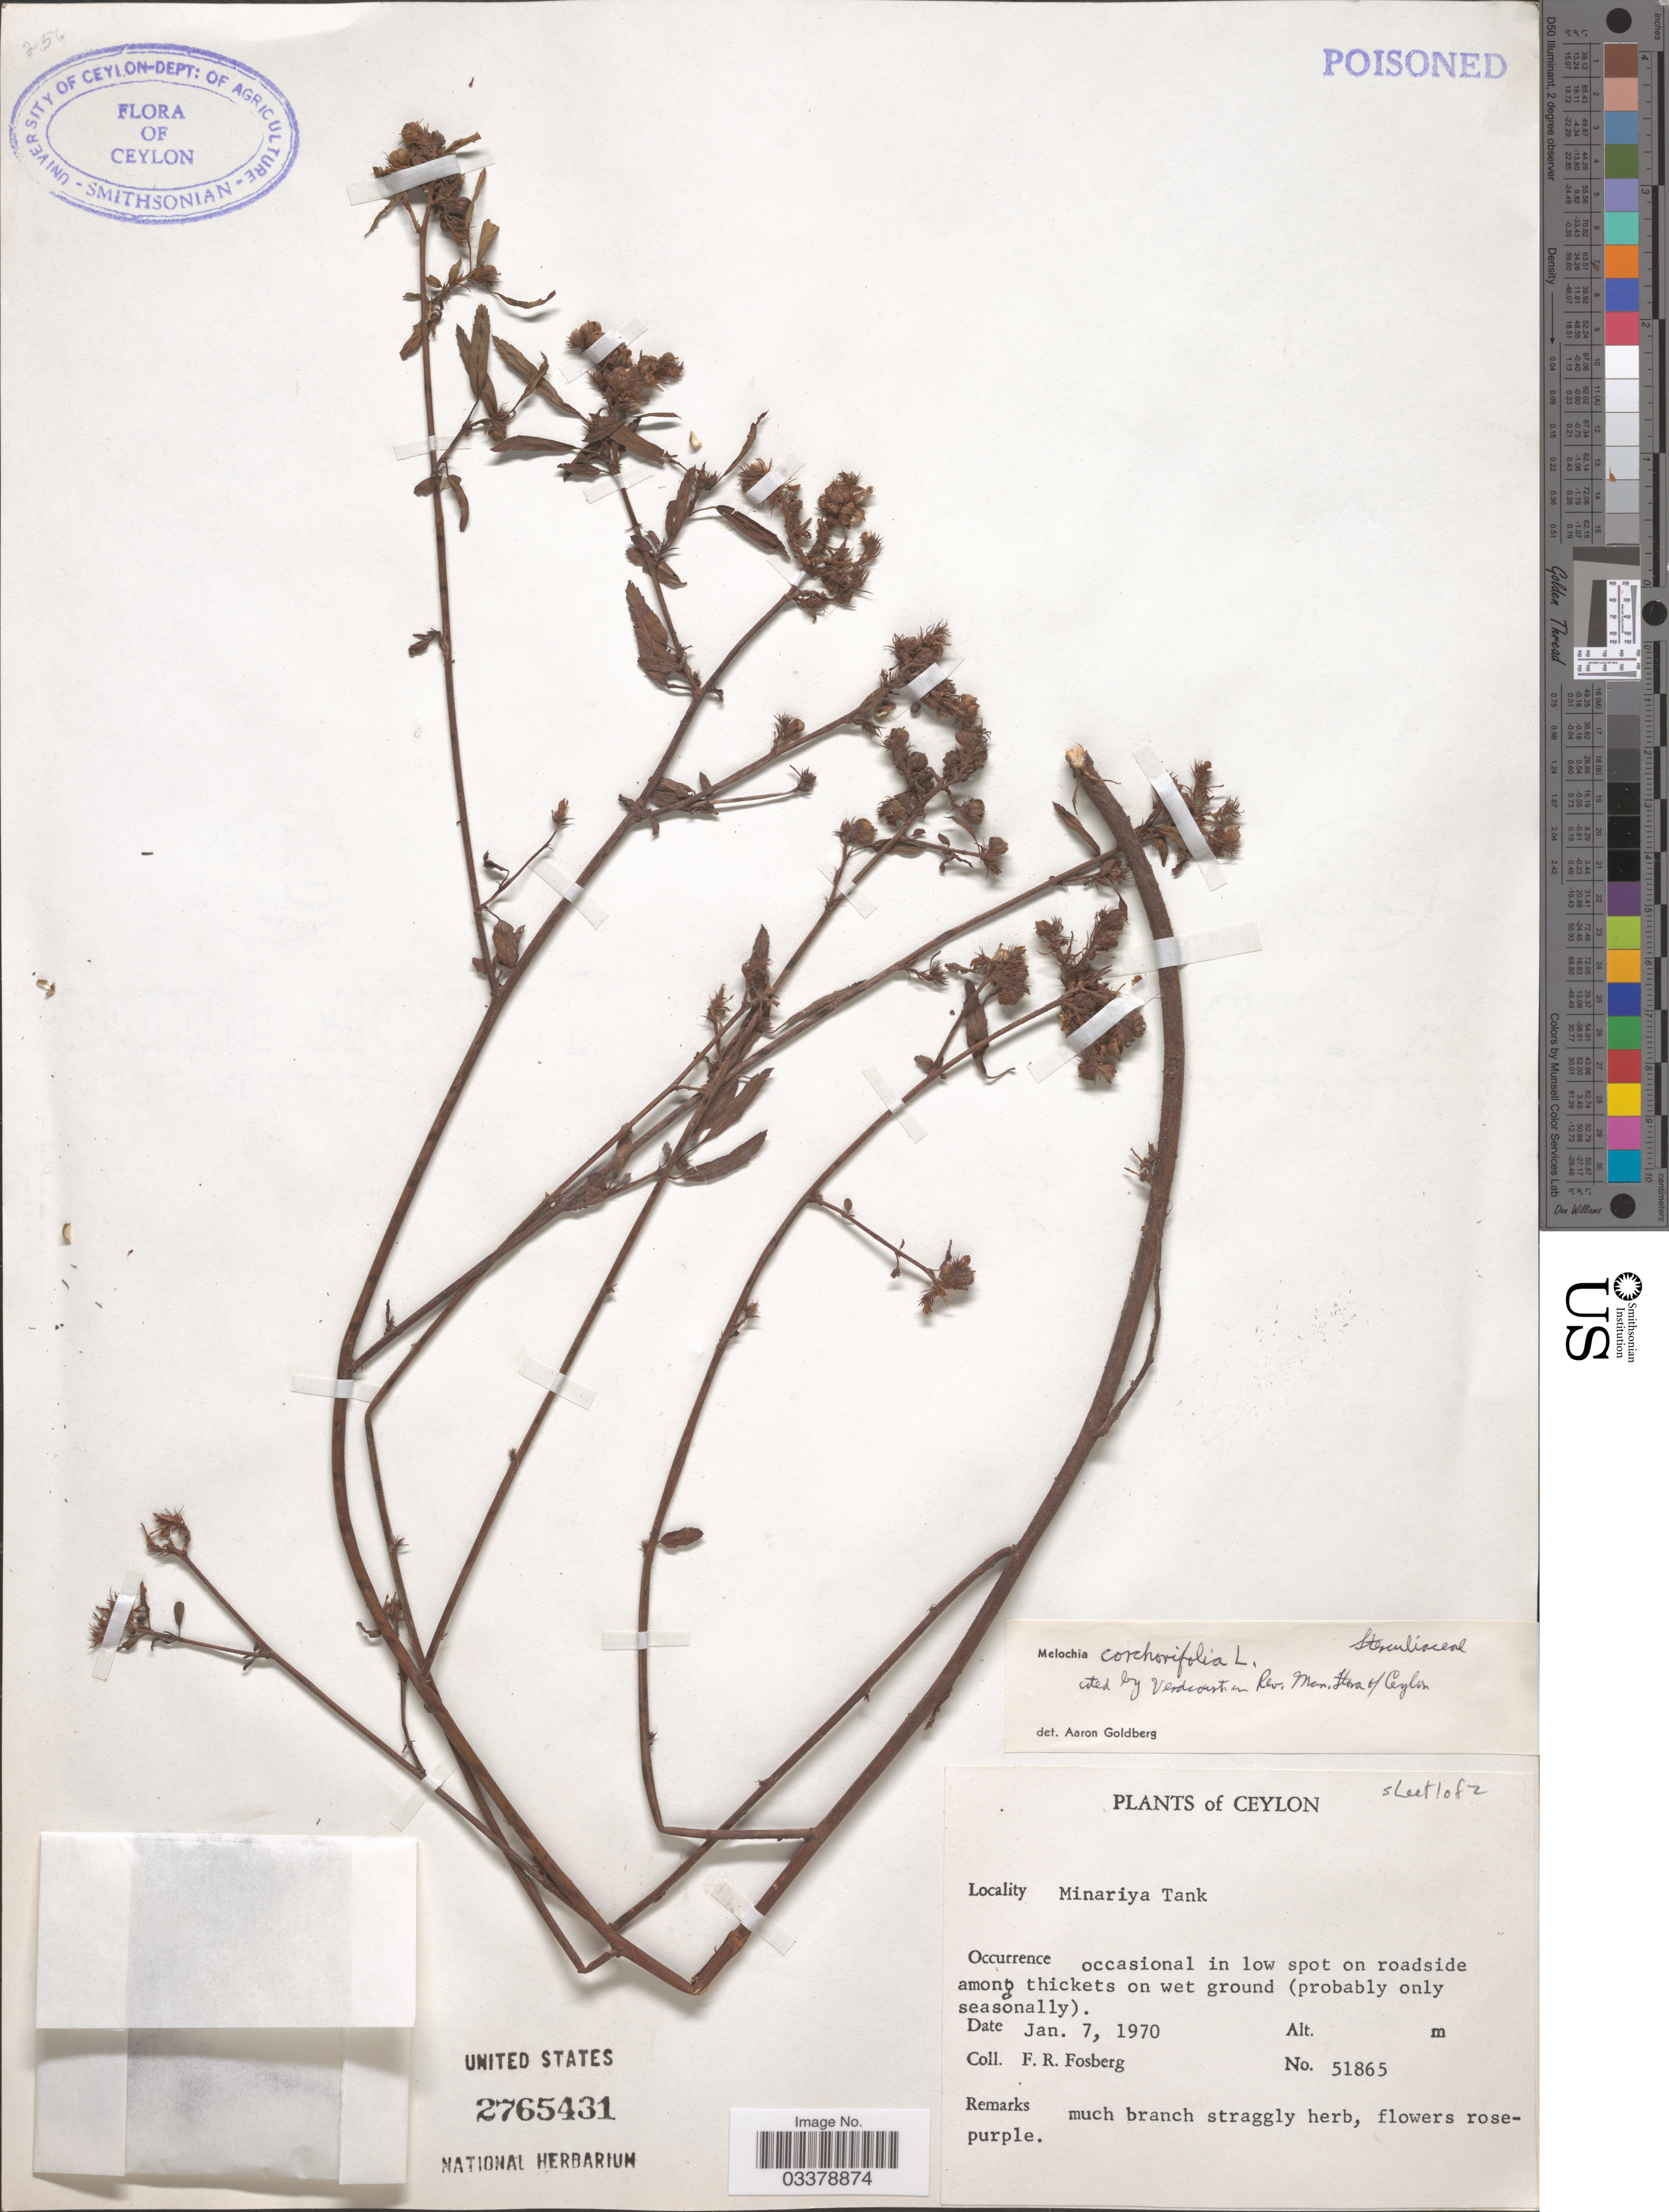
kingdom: Plantae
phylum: Tracheophyta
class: Magnoliopsida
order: Malvales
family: Malvaceae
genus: Melochia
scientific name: Melochia corchorifolia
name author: L.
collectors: F. R. Fosberg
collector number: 51865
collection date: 1970-01-07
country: Sri Lanka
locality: Ceylon, Minariya Tank.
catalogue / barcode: US 2765431